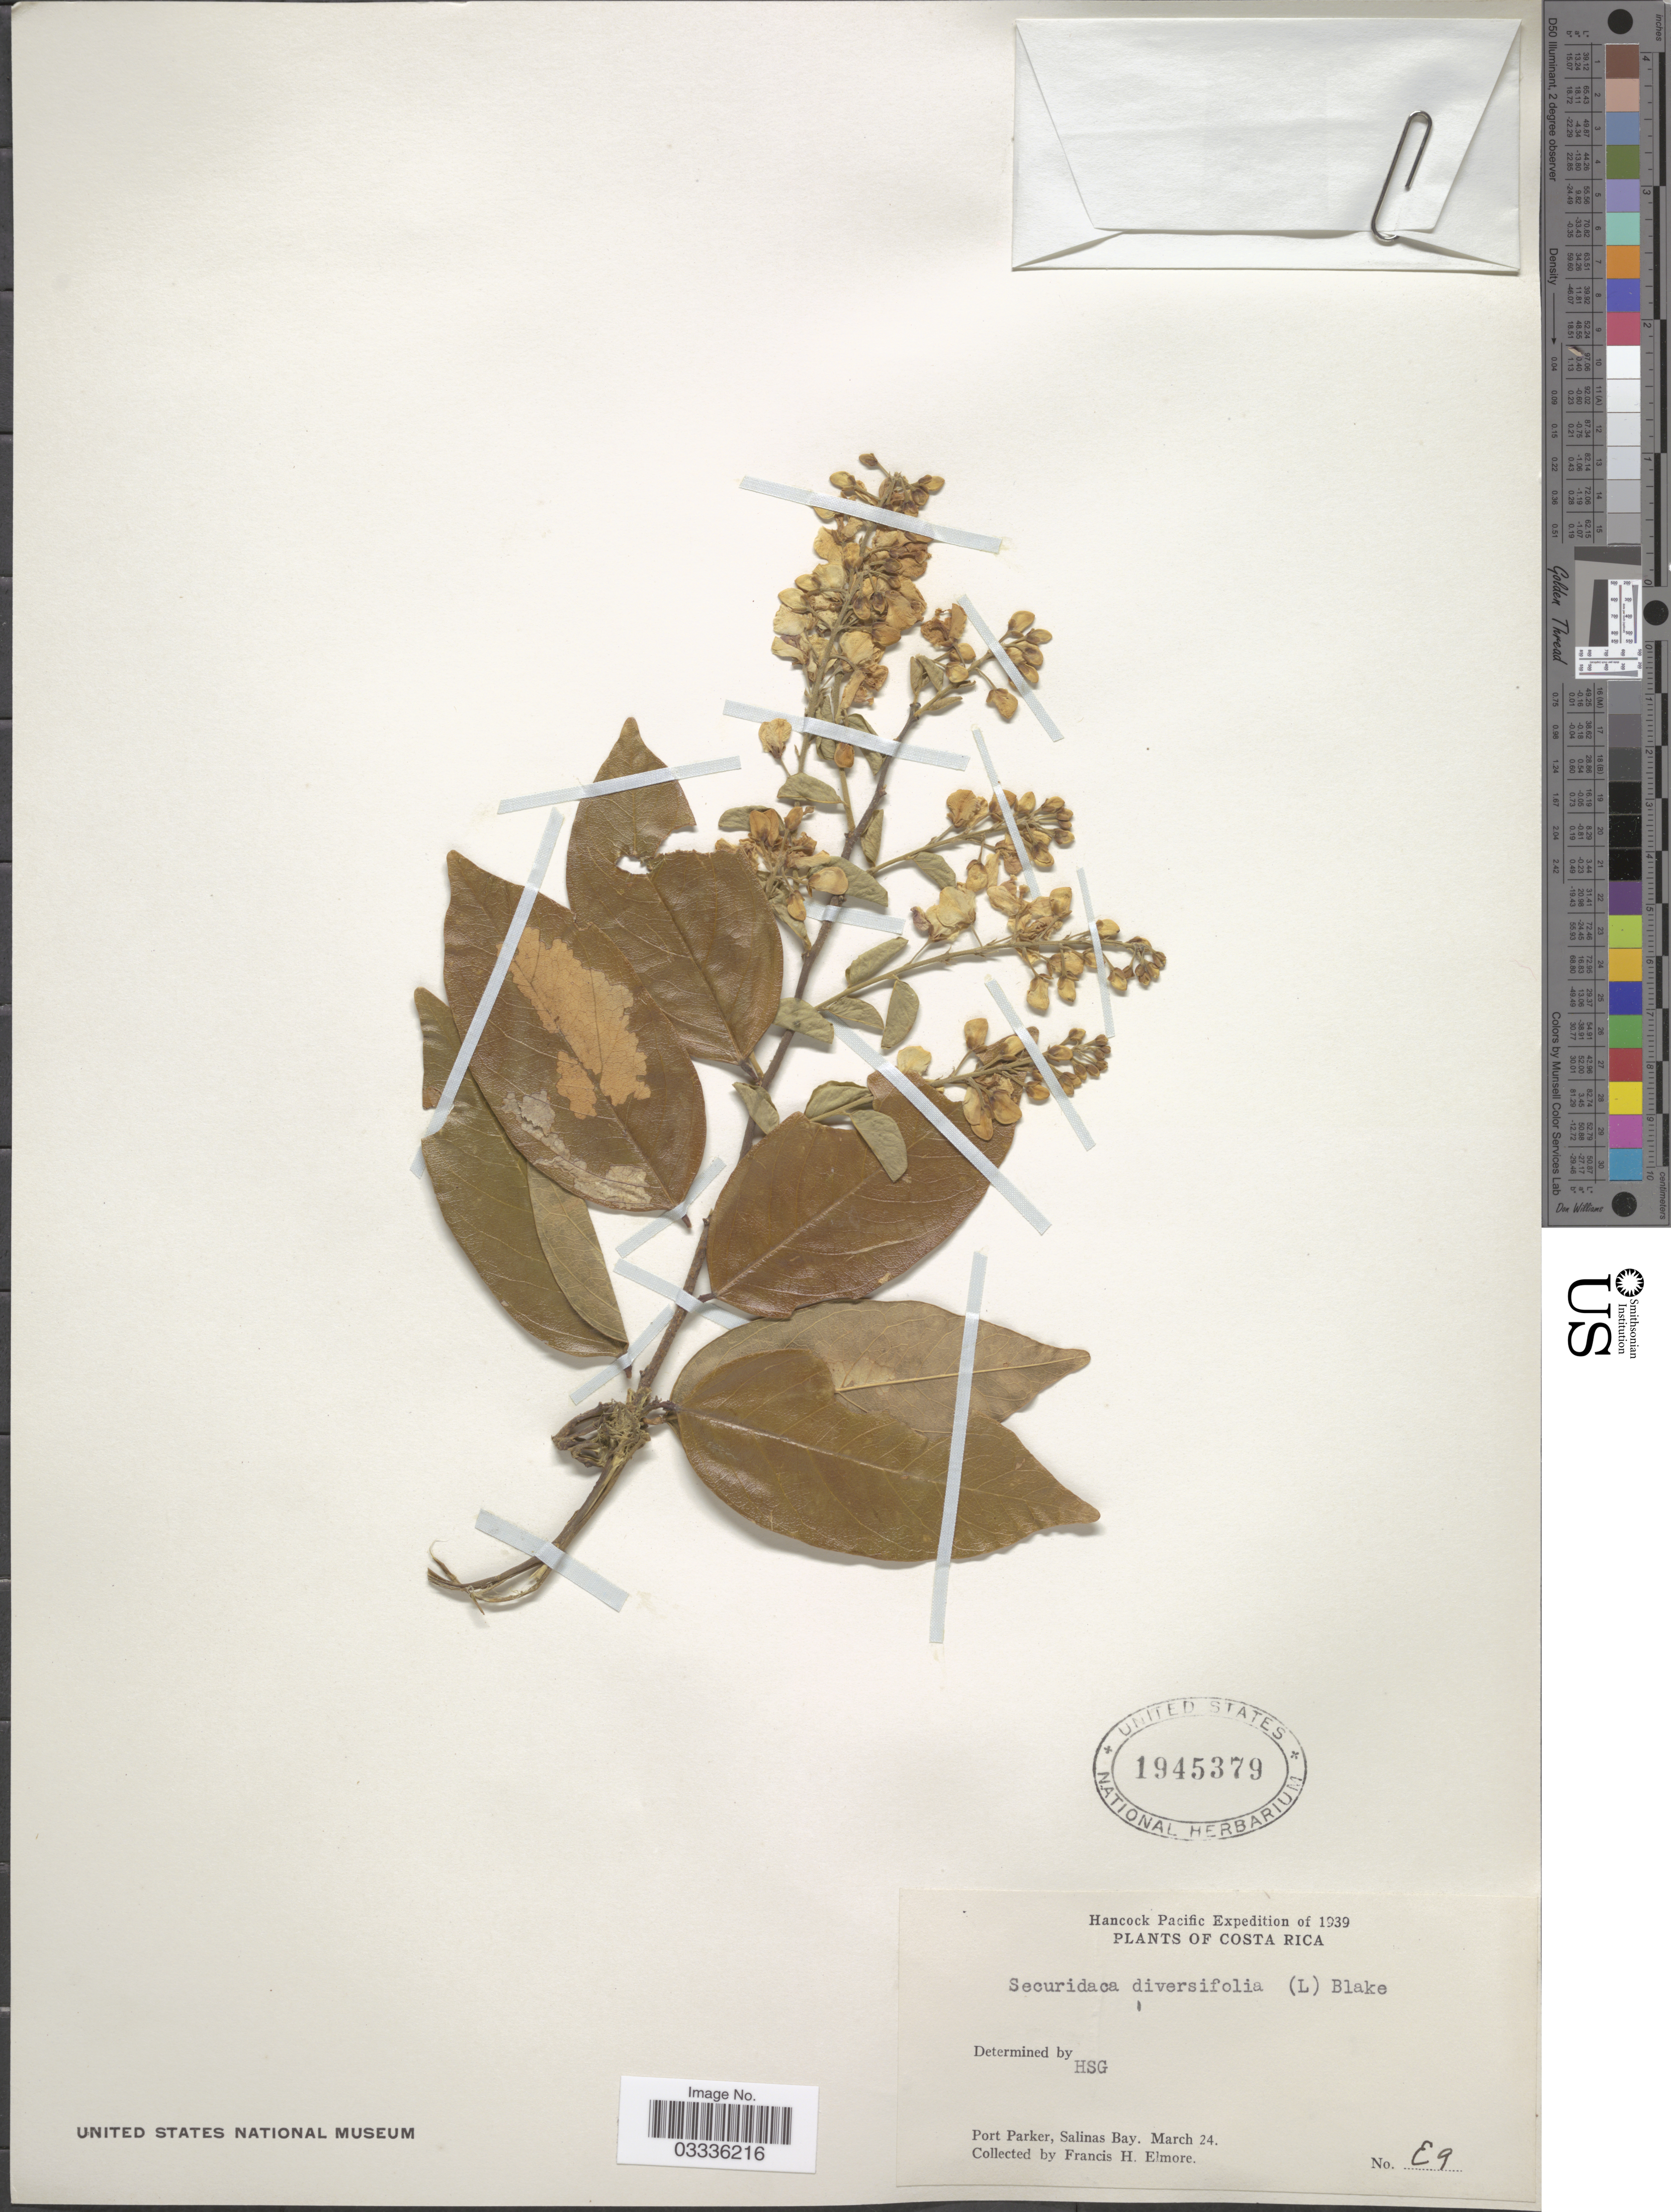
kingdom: Plantae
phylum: Tracheophyta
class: Magnoliopsida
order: Fabales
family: Polygalaceae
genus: Securidaca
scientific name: Securidaca diversifolia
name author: (L.) S.F. Blake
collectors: F. H. Elmore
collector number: E9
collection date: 1939-03-24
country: Costa Rica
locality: Port Parker, Salinas Bay.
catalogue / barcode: US 1945379